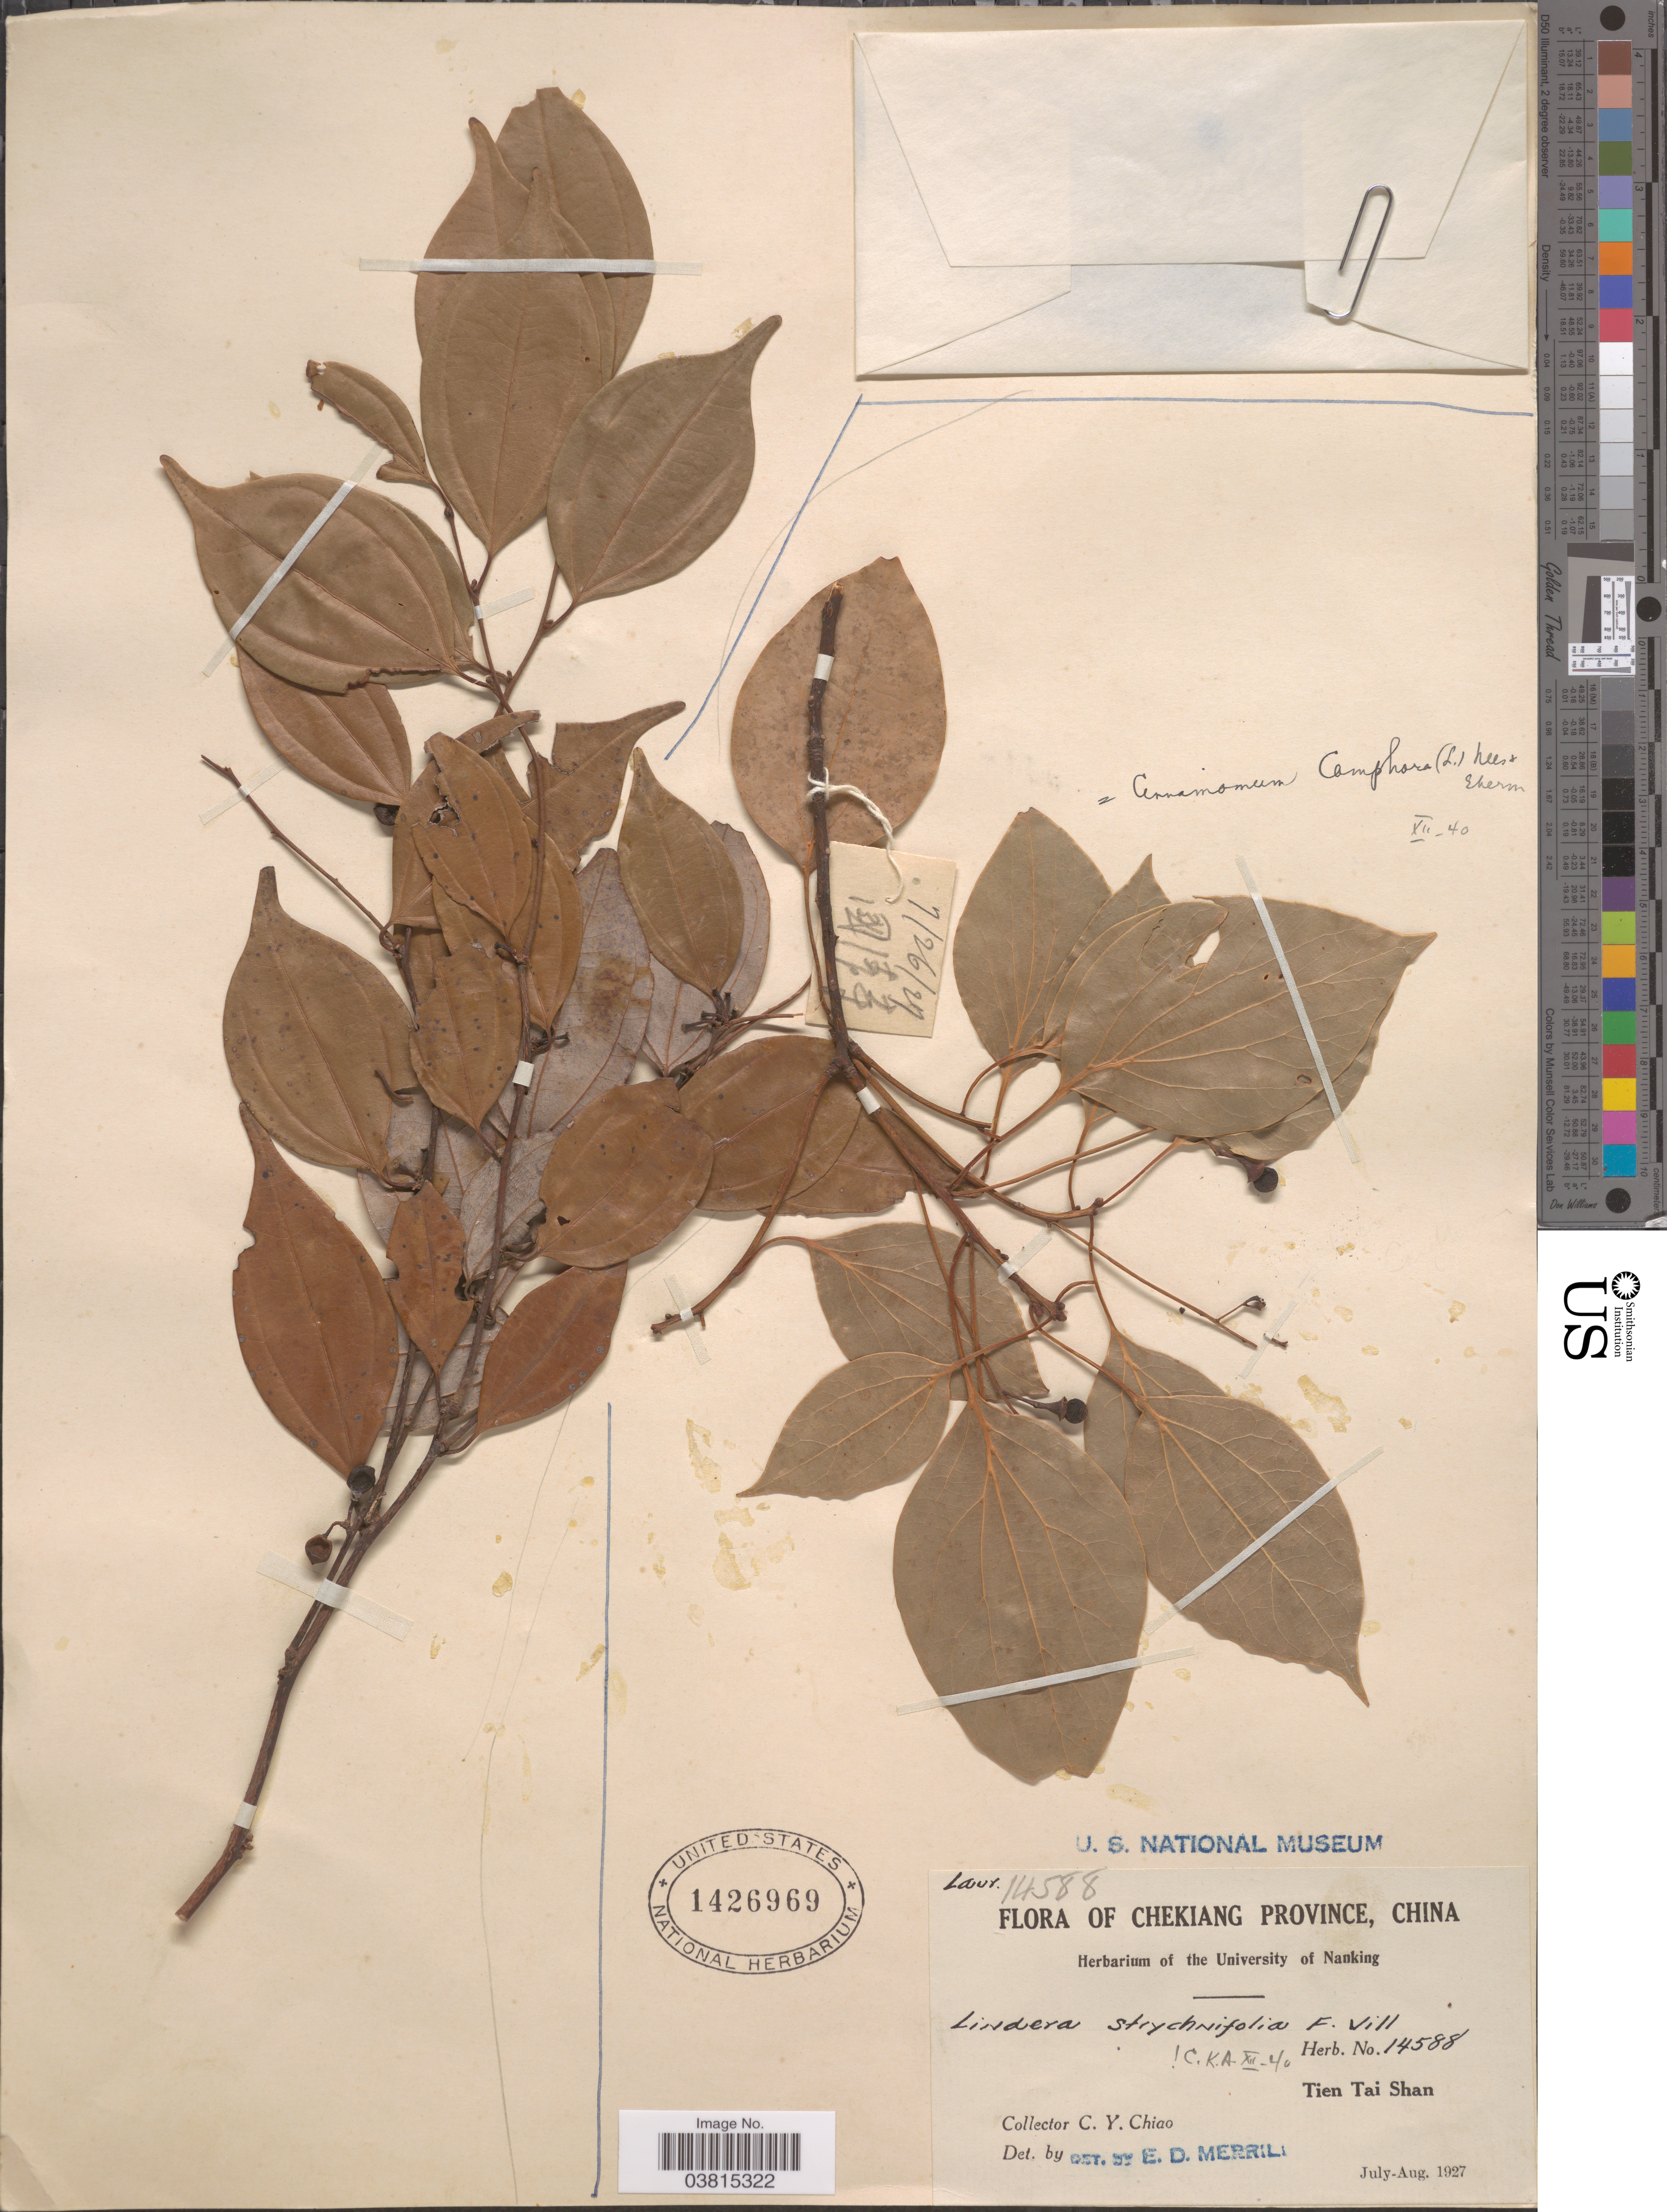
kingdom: Plantae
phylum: Tracheophyta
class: Magnoliopsida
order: Laurales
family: Lauraceae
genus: Lindera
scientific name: Lindera strychnifolia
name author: Fern.-Vill.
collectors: C. Y. Chiao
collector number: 14588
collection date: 1927-07/1927-08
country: China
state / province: Zhejiang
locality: Chekiang Province. Tien Tai Shan.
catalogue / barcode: US 1426969